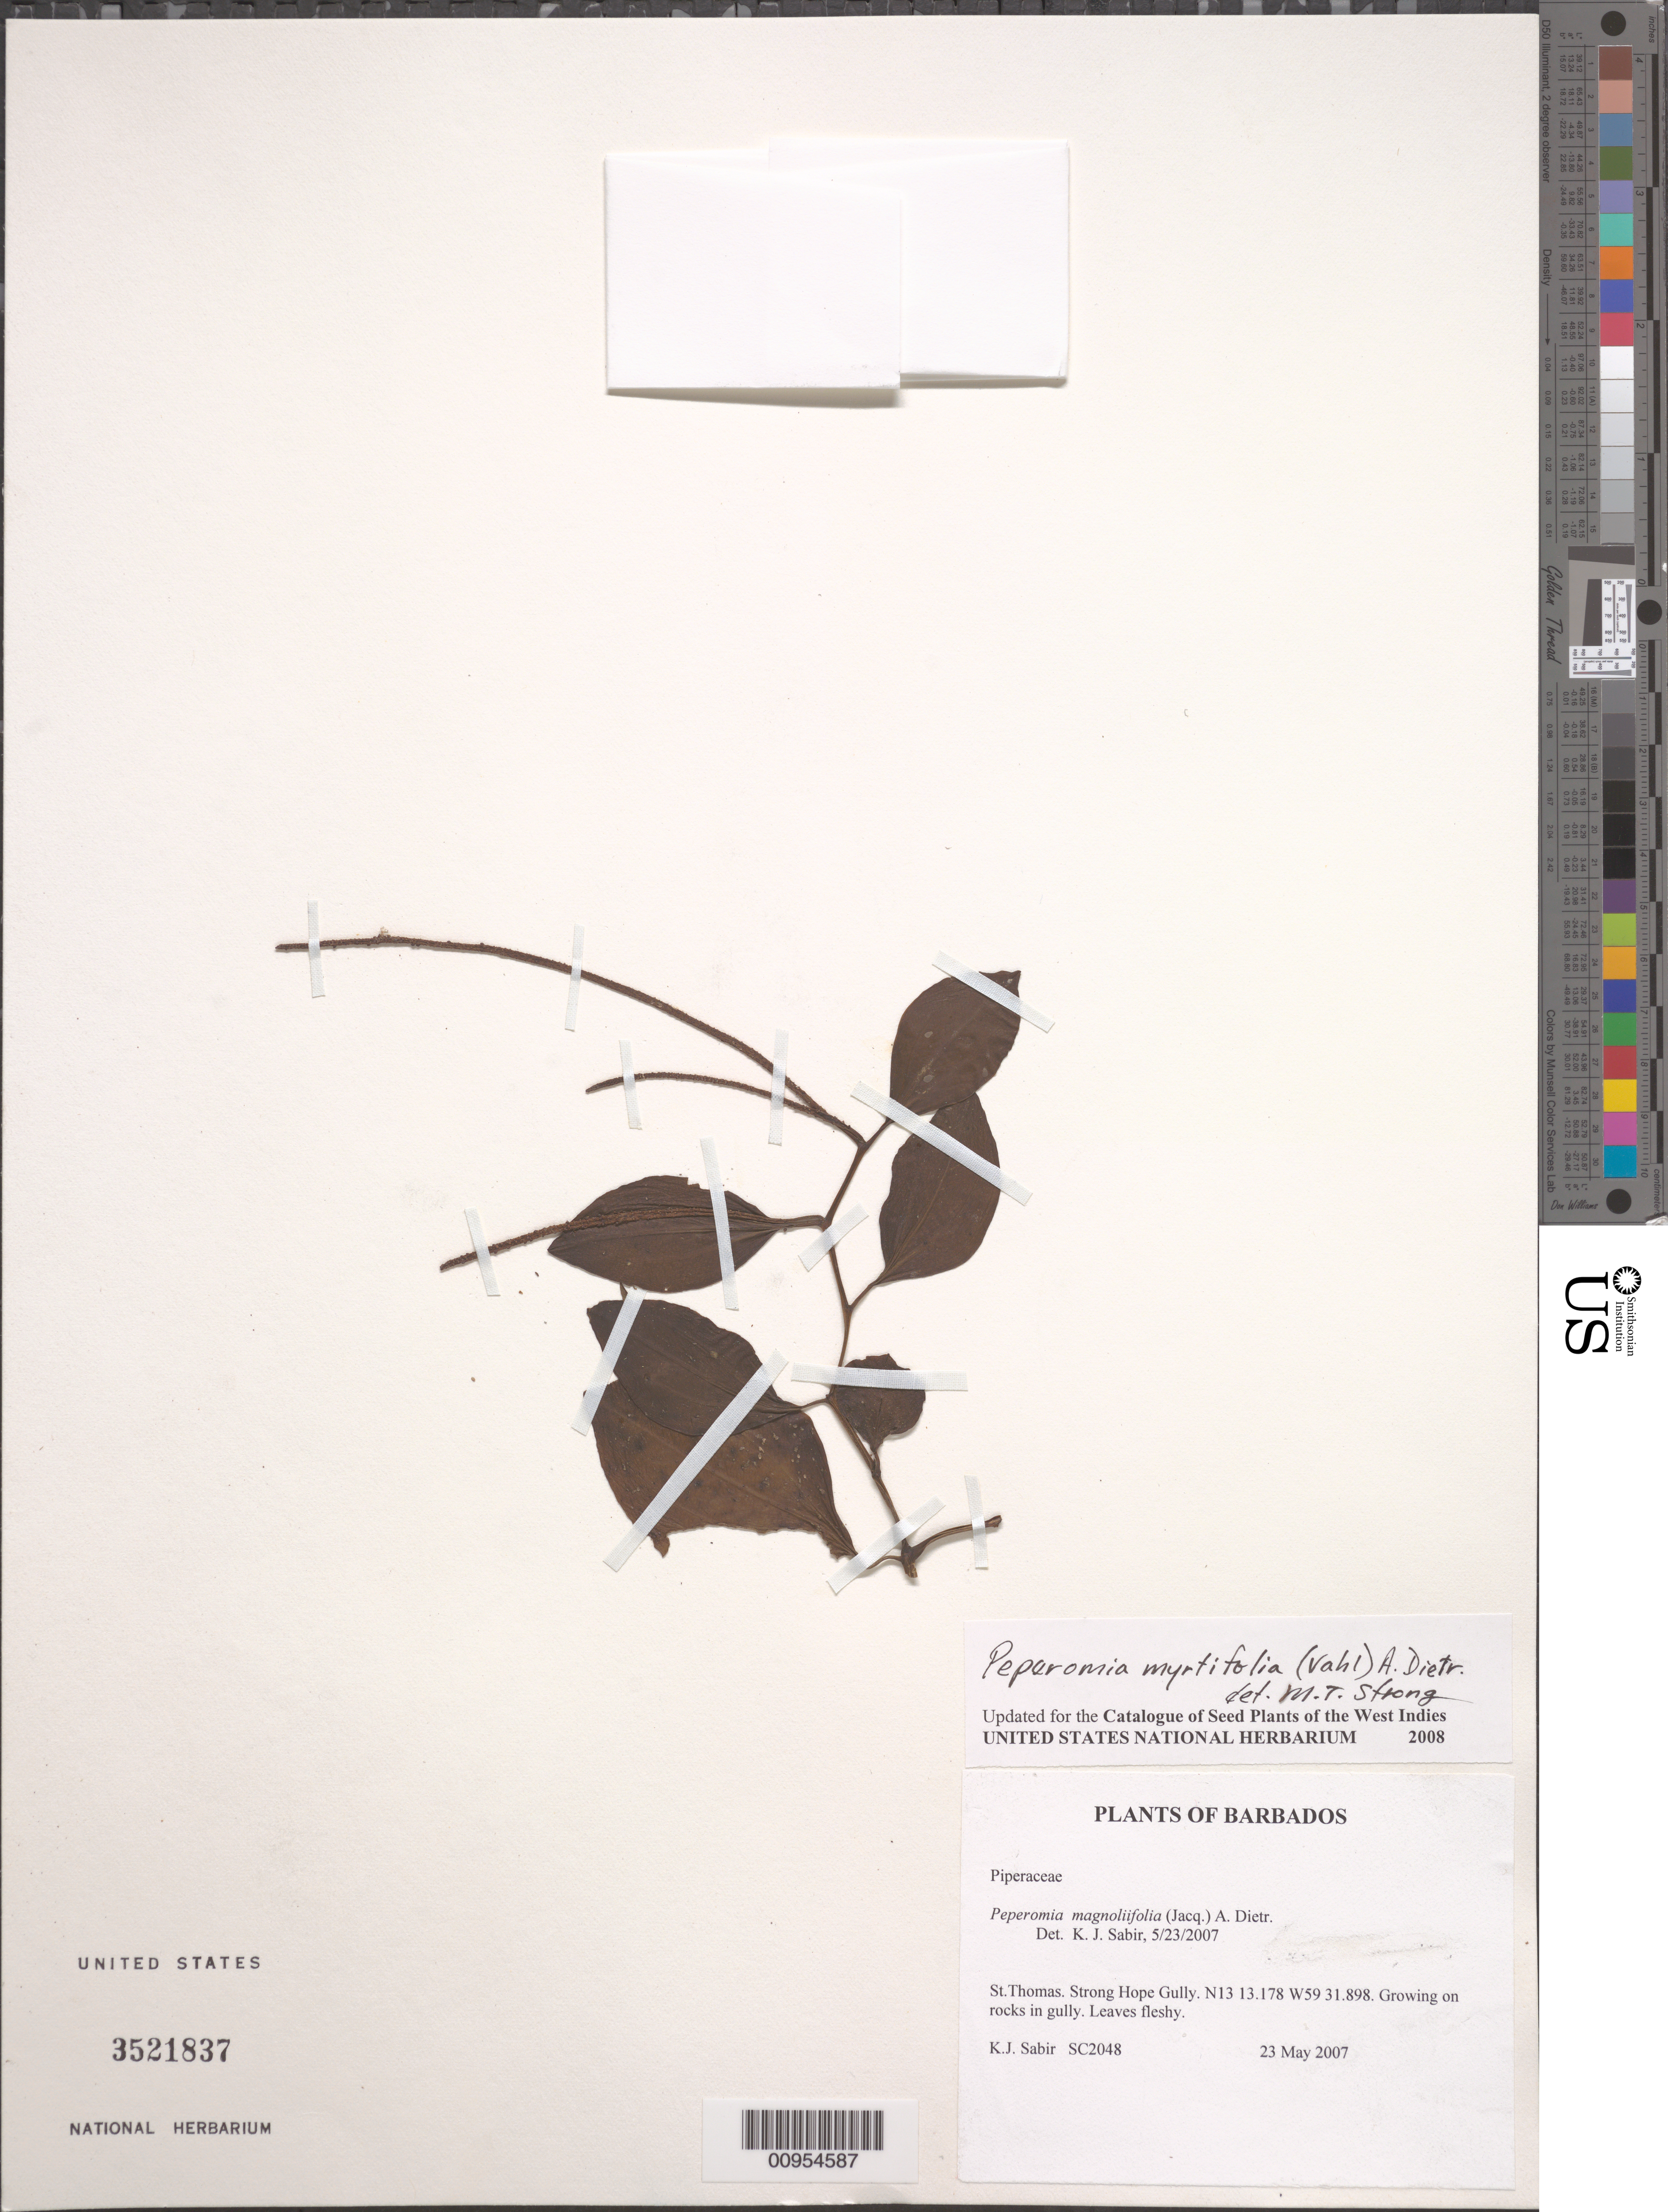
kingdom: Plantae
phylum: Tracheophyta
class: Magnoliopsida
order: Piperales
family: Piperaceae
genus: Peperomia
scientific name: Peperomia magnoliifolia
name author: (Jacq.) A. Dietr.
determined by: Strong, M. T., (US), Smithsonian Institution - National Museum of Natural History (UNITED STATES)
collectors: K. Sabir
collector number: SC 2048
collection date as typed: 23 May 2007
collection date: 2007-05-23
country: Barbados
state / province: Saint Thomas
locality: Strong Hope Gully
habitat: Growing on rocks in gully.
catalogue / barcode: US 3521837